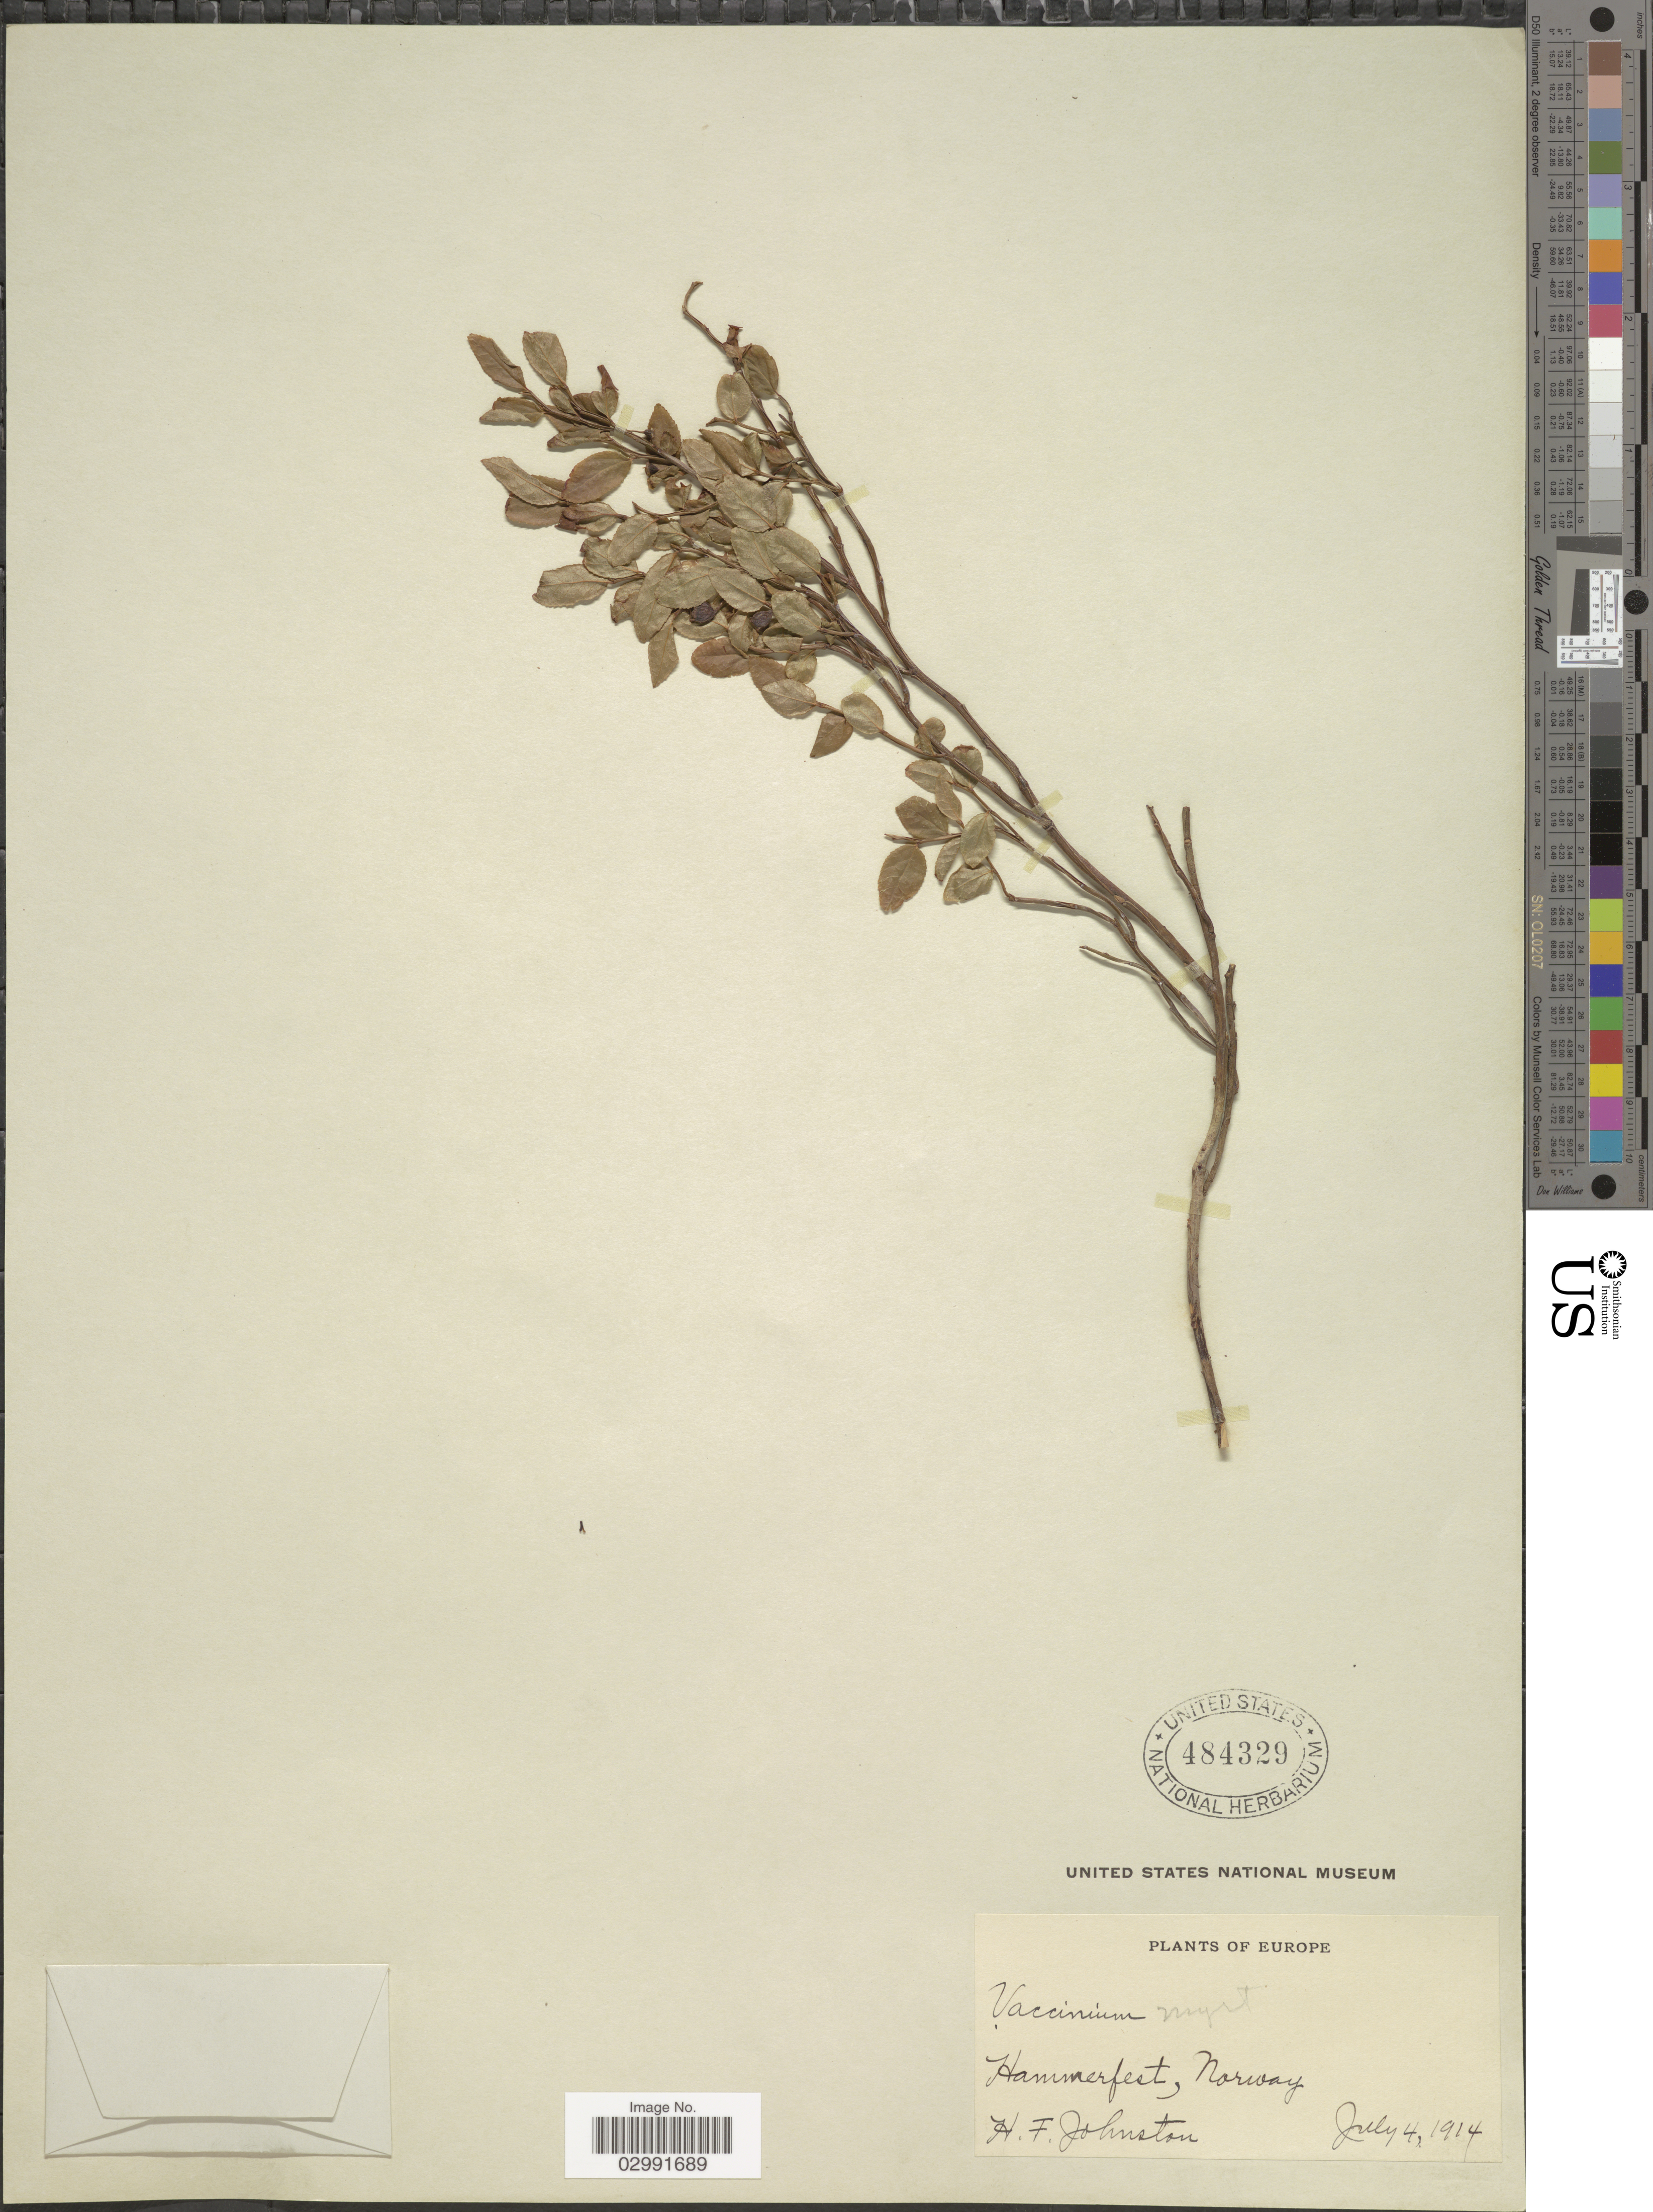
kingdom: Plantae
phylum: Tracheophyta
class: Magnoliopsida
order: Ericales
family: Ericaceae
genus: Vaccinium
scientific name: Vaccinium myrtillus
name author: L.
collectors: H. Johnston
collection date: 1914-07-04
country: Norway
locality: Hammerfest.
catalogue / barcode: US 484329